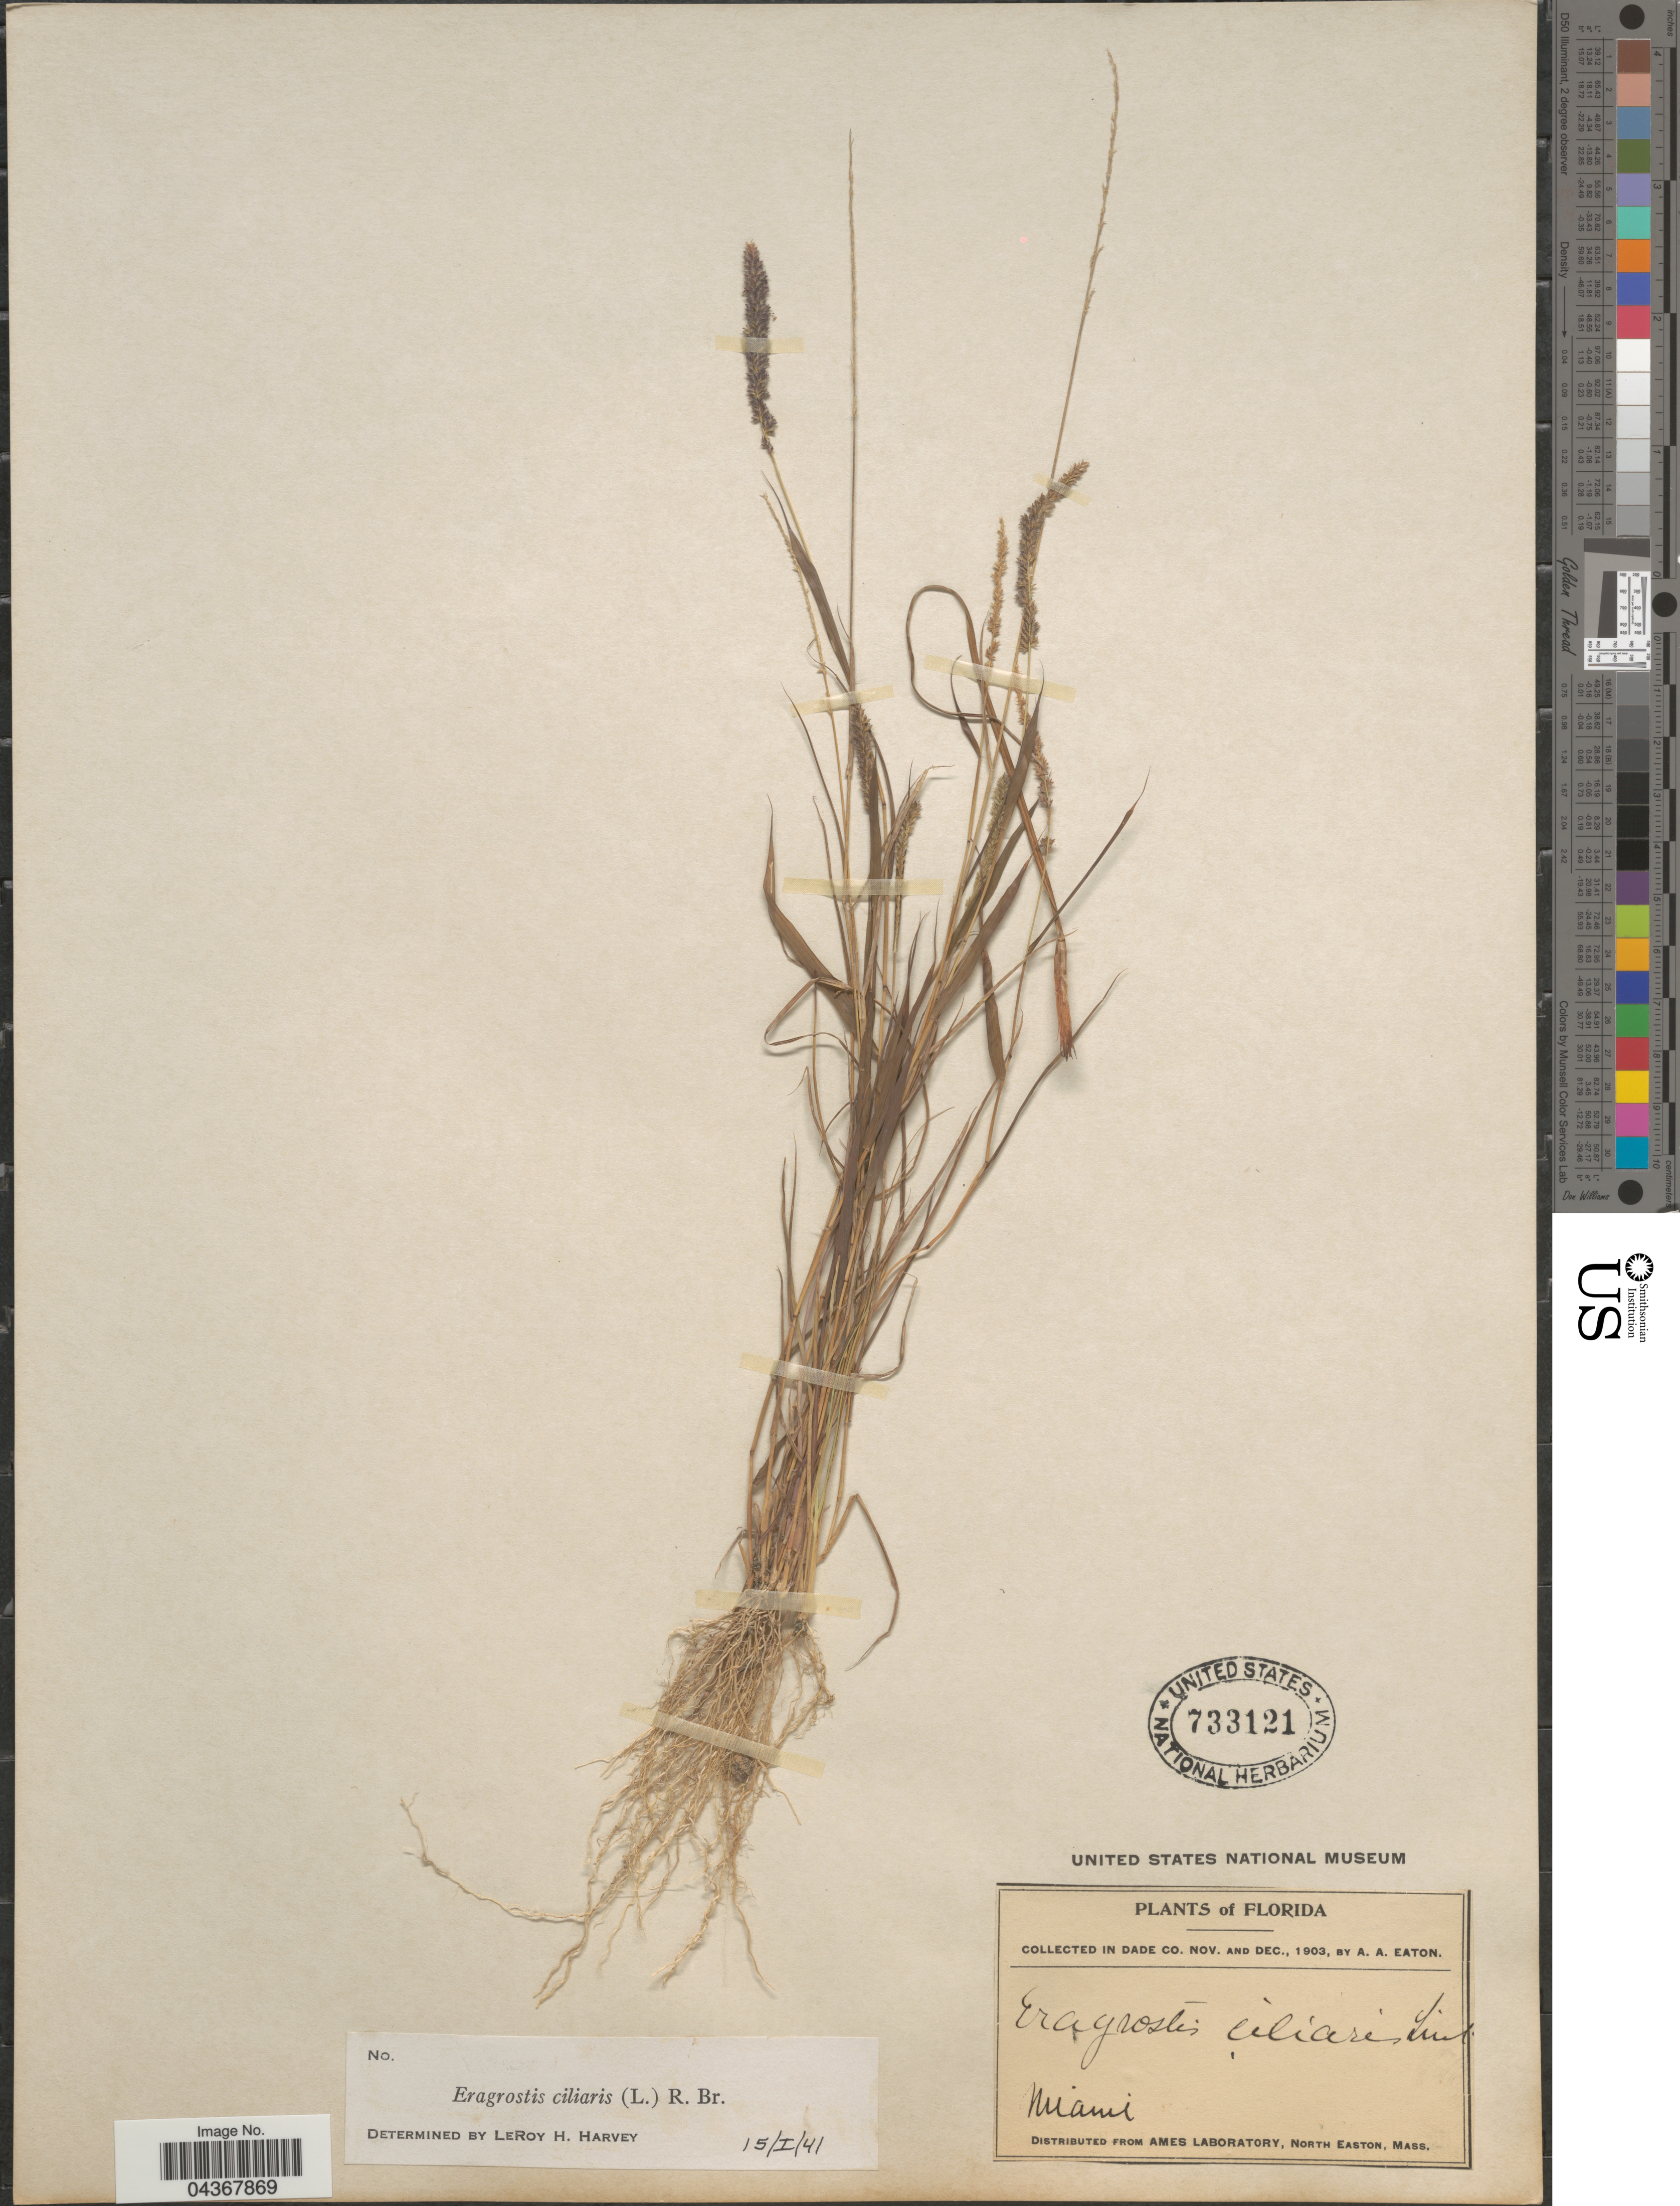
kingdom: Plantae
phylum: Tracheophyta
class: Liliopsida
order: Poales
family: Poaceae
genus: Eragrostis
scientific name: Eragrostis ciliaris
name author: (L.) R. Br.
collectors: A. A. Eaton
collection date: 1903-11/1903-12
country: United States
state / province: Florida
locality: In Dade Co. Miami.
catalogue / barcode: US 733121